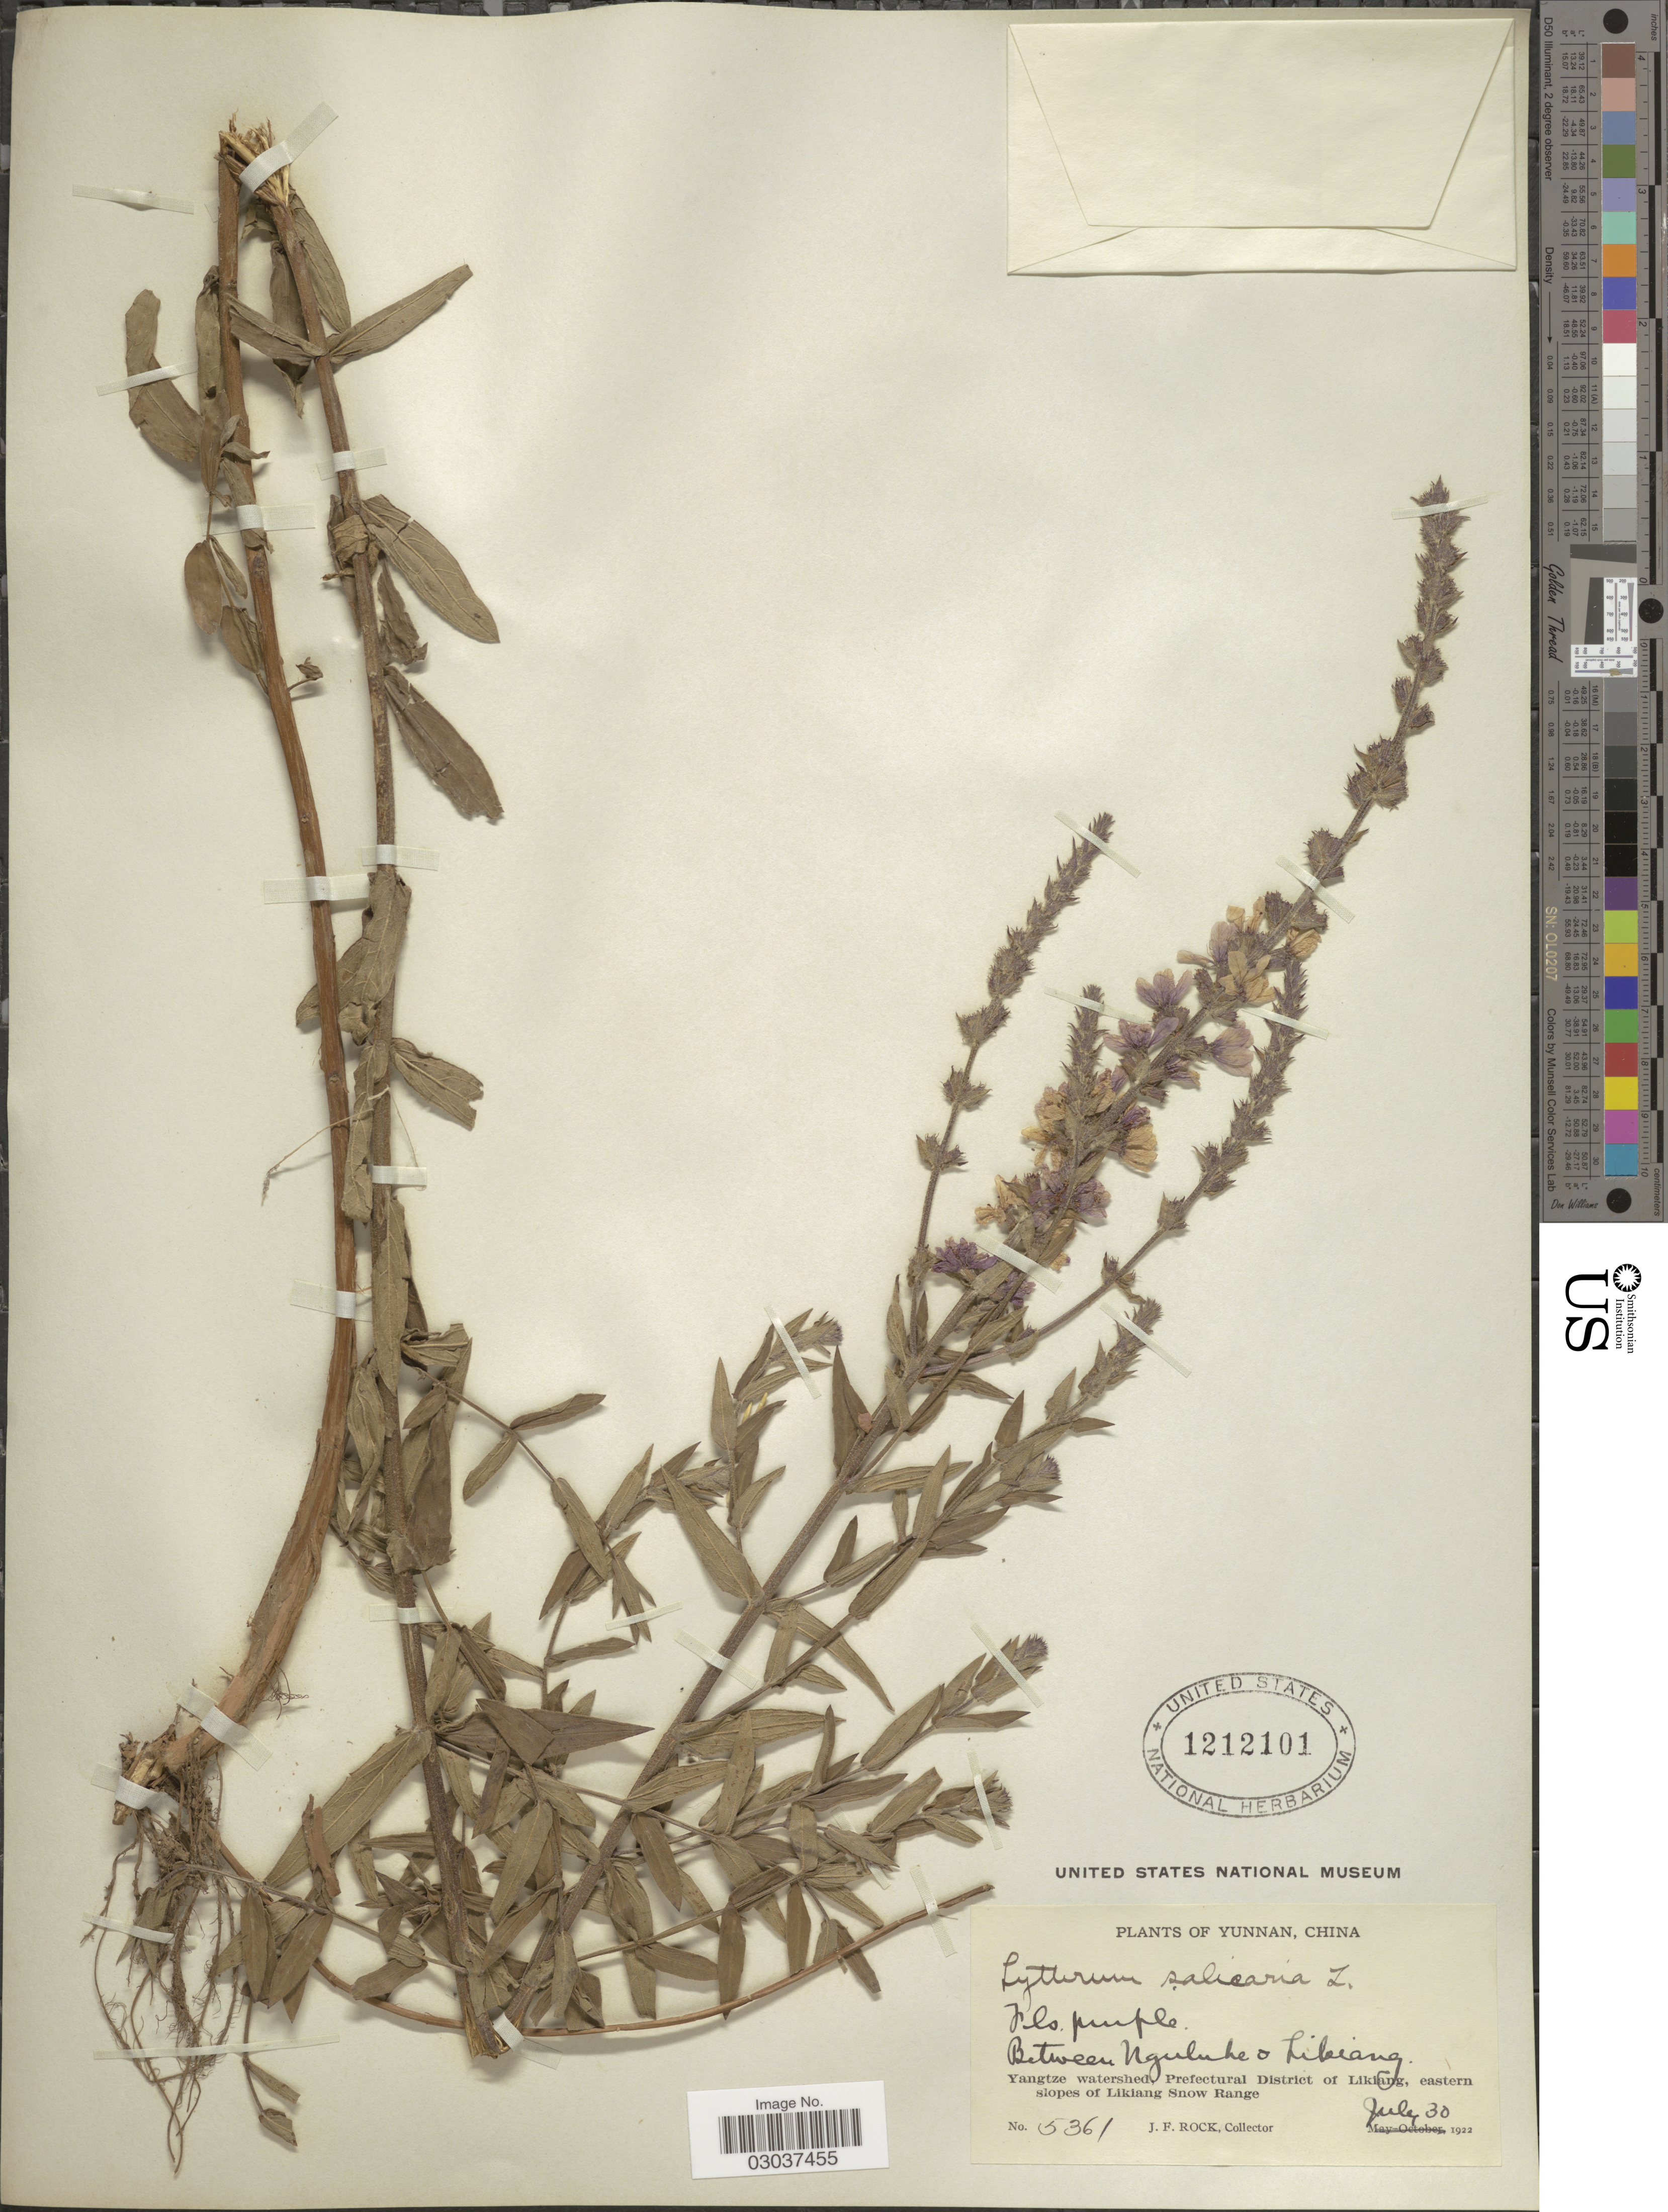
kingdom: Plantae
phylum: Tracheophyta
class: Magnoliopsida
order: Myrtales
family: Lythraceae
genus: Lythrum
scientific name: Lythrum salicaria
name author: L.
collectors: J. Rock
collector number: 5361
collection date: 1922-07-30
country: China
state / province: Yunnan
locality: Between Nguluke o Likiang. Yangtze watershed, Prefectural District of Likiang, eastern slopes of Likiang Snow Range.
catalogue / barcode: US 1212101